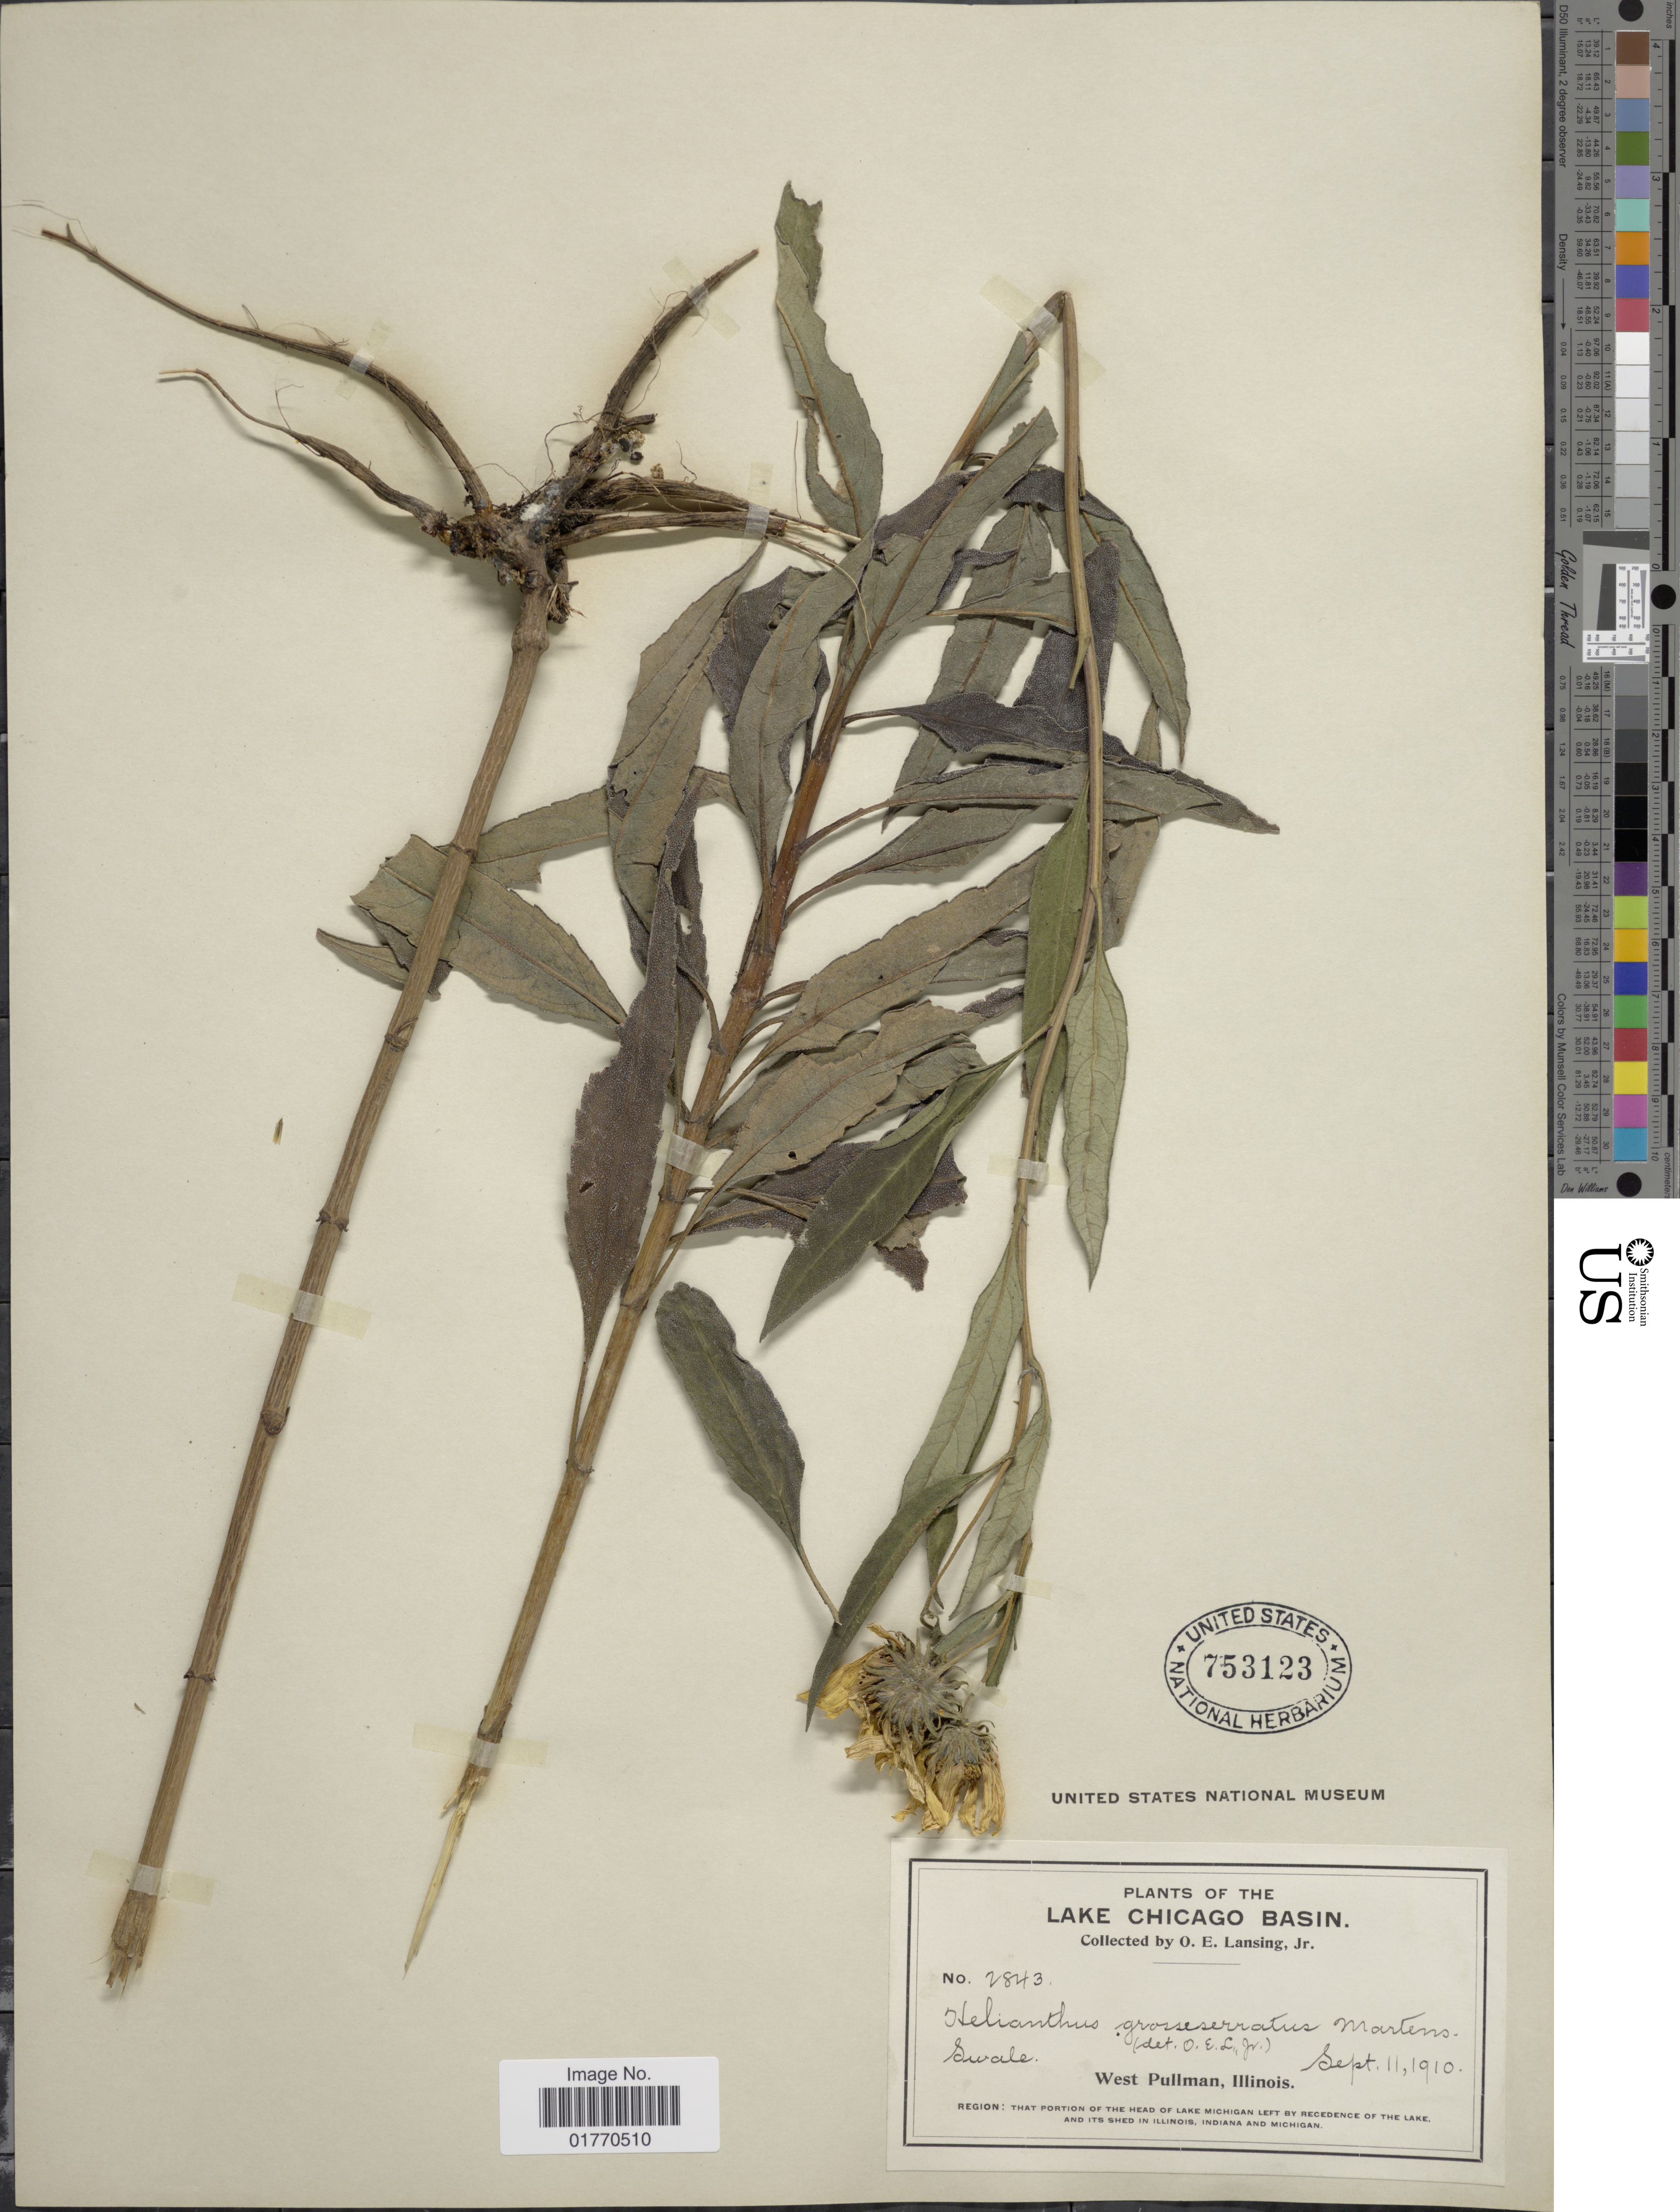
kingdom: Plantae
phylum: Tracheophyta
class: Magnoliopsida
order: Asterales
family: Asteraceae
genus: Helianthus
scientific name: Helianthus grosseserratus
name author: M. Martens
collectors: O. Lansing Jr.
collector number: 2843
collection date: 1910-09-11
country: United States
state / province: Illinois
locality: The Lake Chicago Basin, West Pullman, Illinois, Region: That Portion of the Head of Lake Michigan Left by Recedence of The Lake, and its shed in Illinois, Indiana and Michigan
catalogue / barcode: US 753123